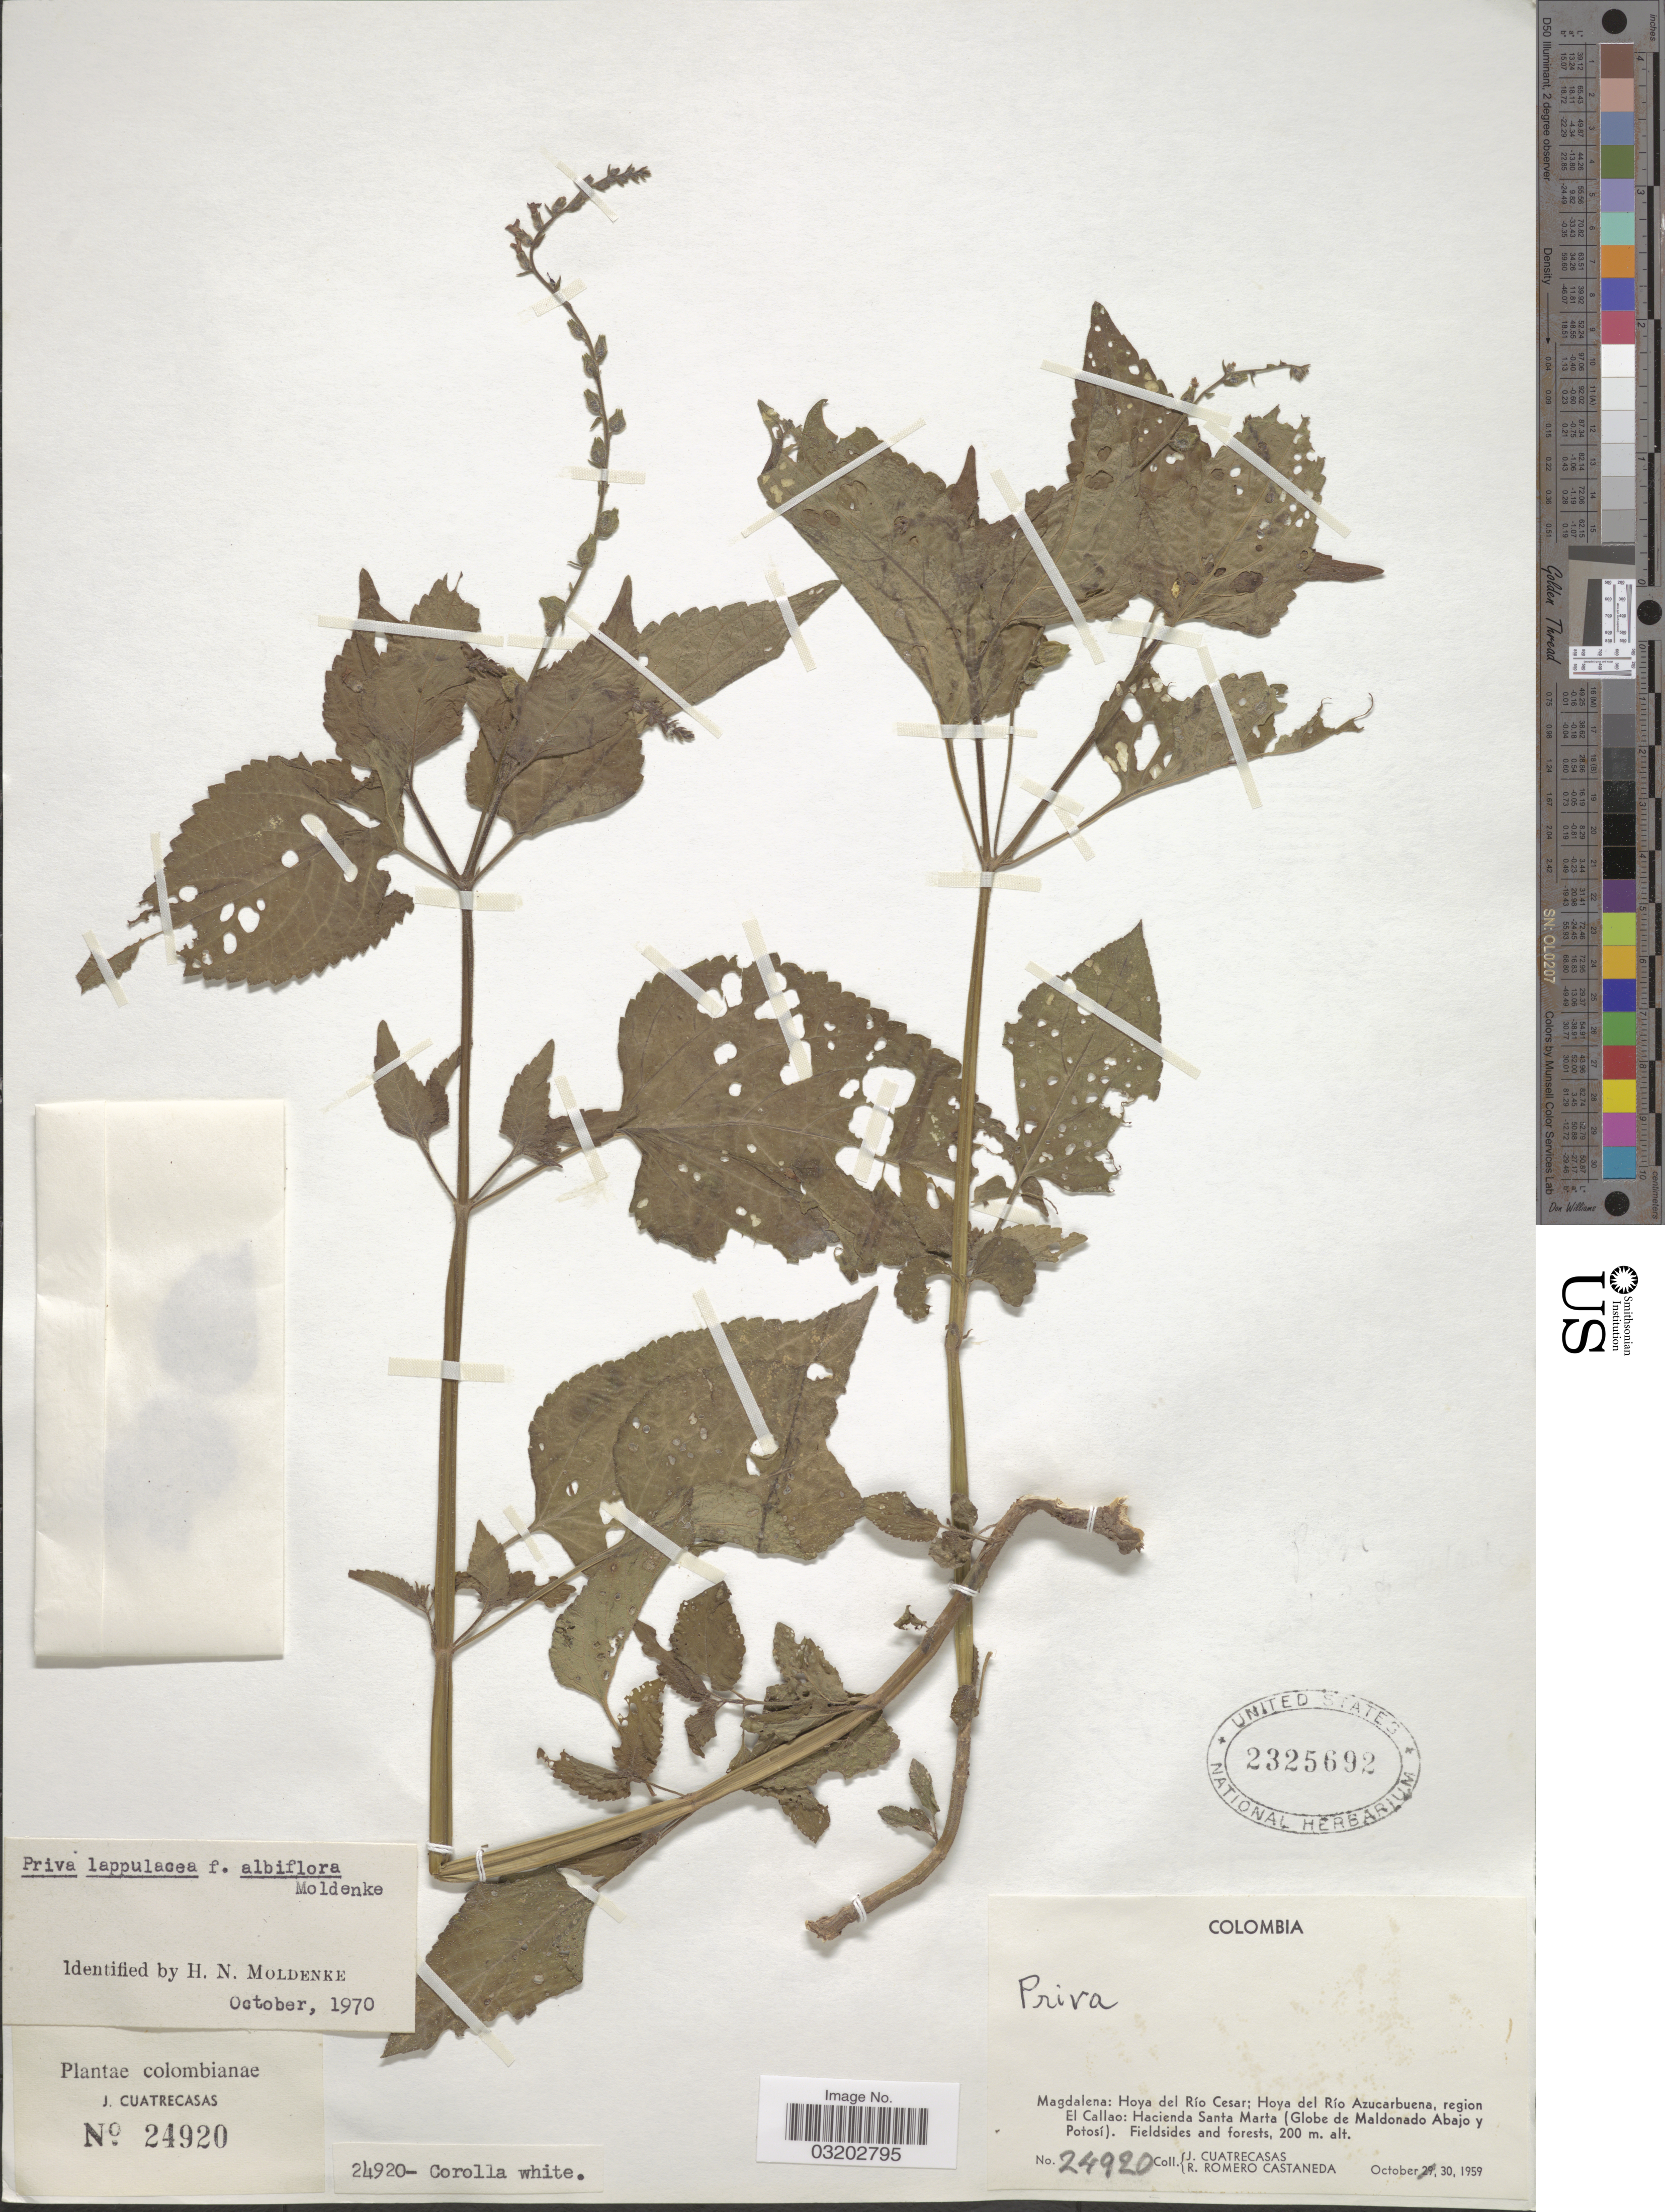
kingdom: Plantae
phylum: Tracheophyta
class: Magnoliopsida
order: Lamiales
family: Verbenaceae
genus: Priva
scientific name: Priva lappulacea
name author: (L.) Pers.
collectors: J. Cuatrecasas & R. Romero Castañeda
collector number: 24920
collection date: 1959-10-30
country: Colombia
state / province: Magdalena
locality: Hoya del Río Cesar; Hoya del Río Azucarbuena, region El Callao: Hacienda Santa Marta (Globe de Maldonado Abajo y Potosí).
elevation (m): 200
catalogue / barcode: US 2325692